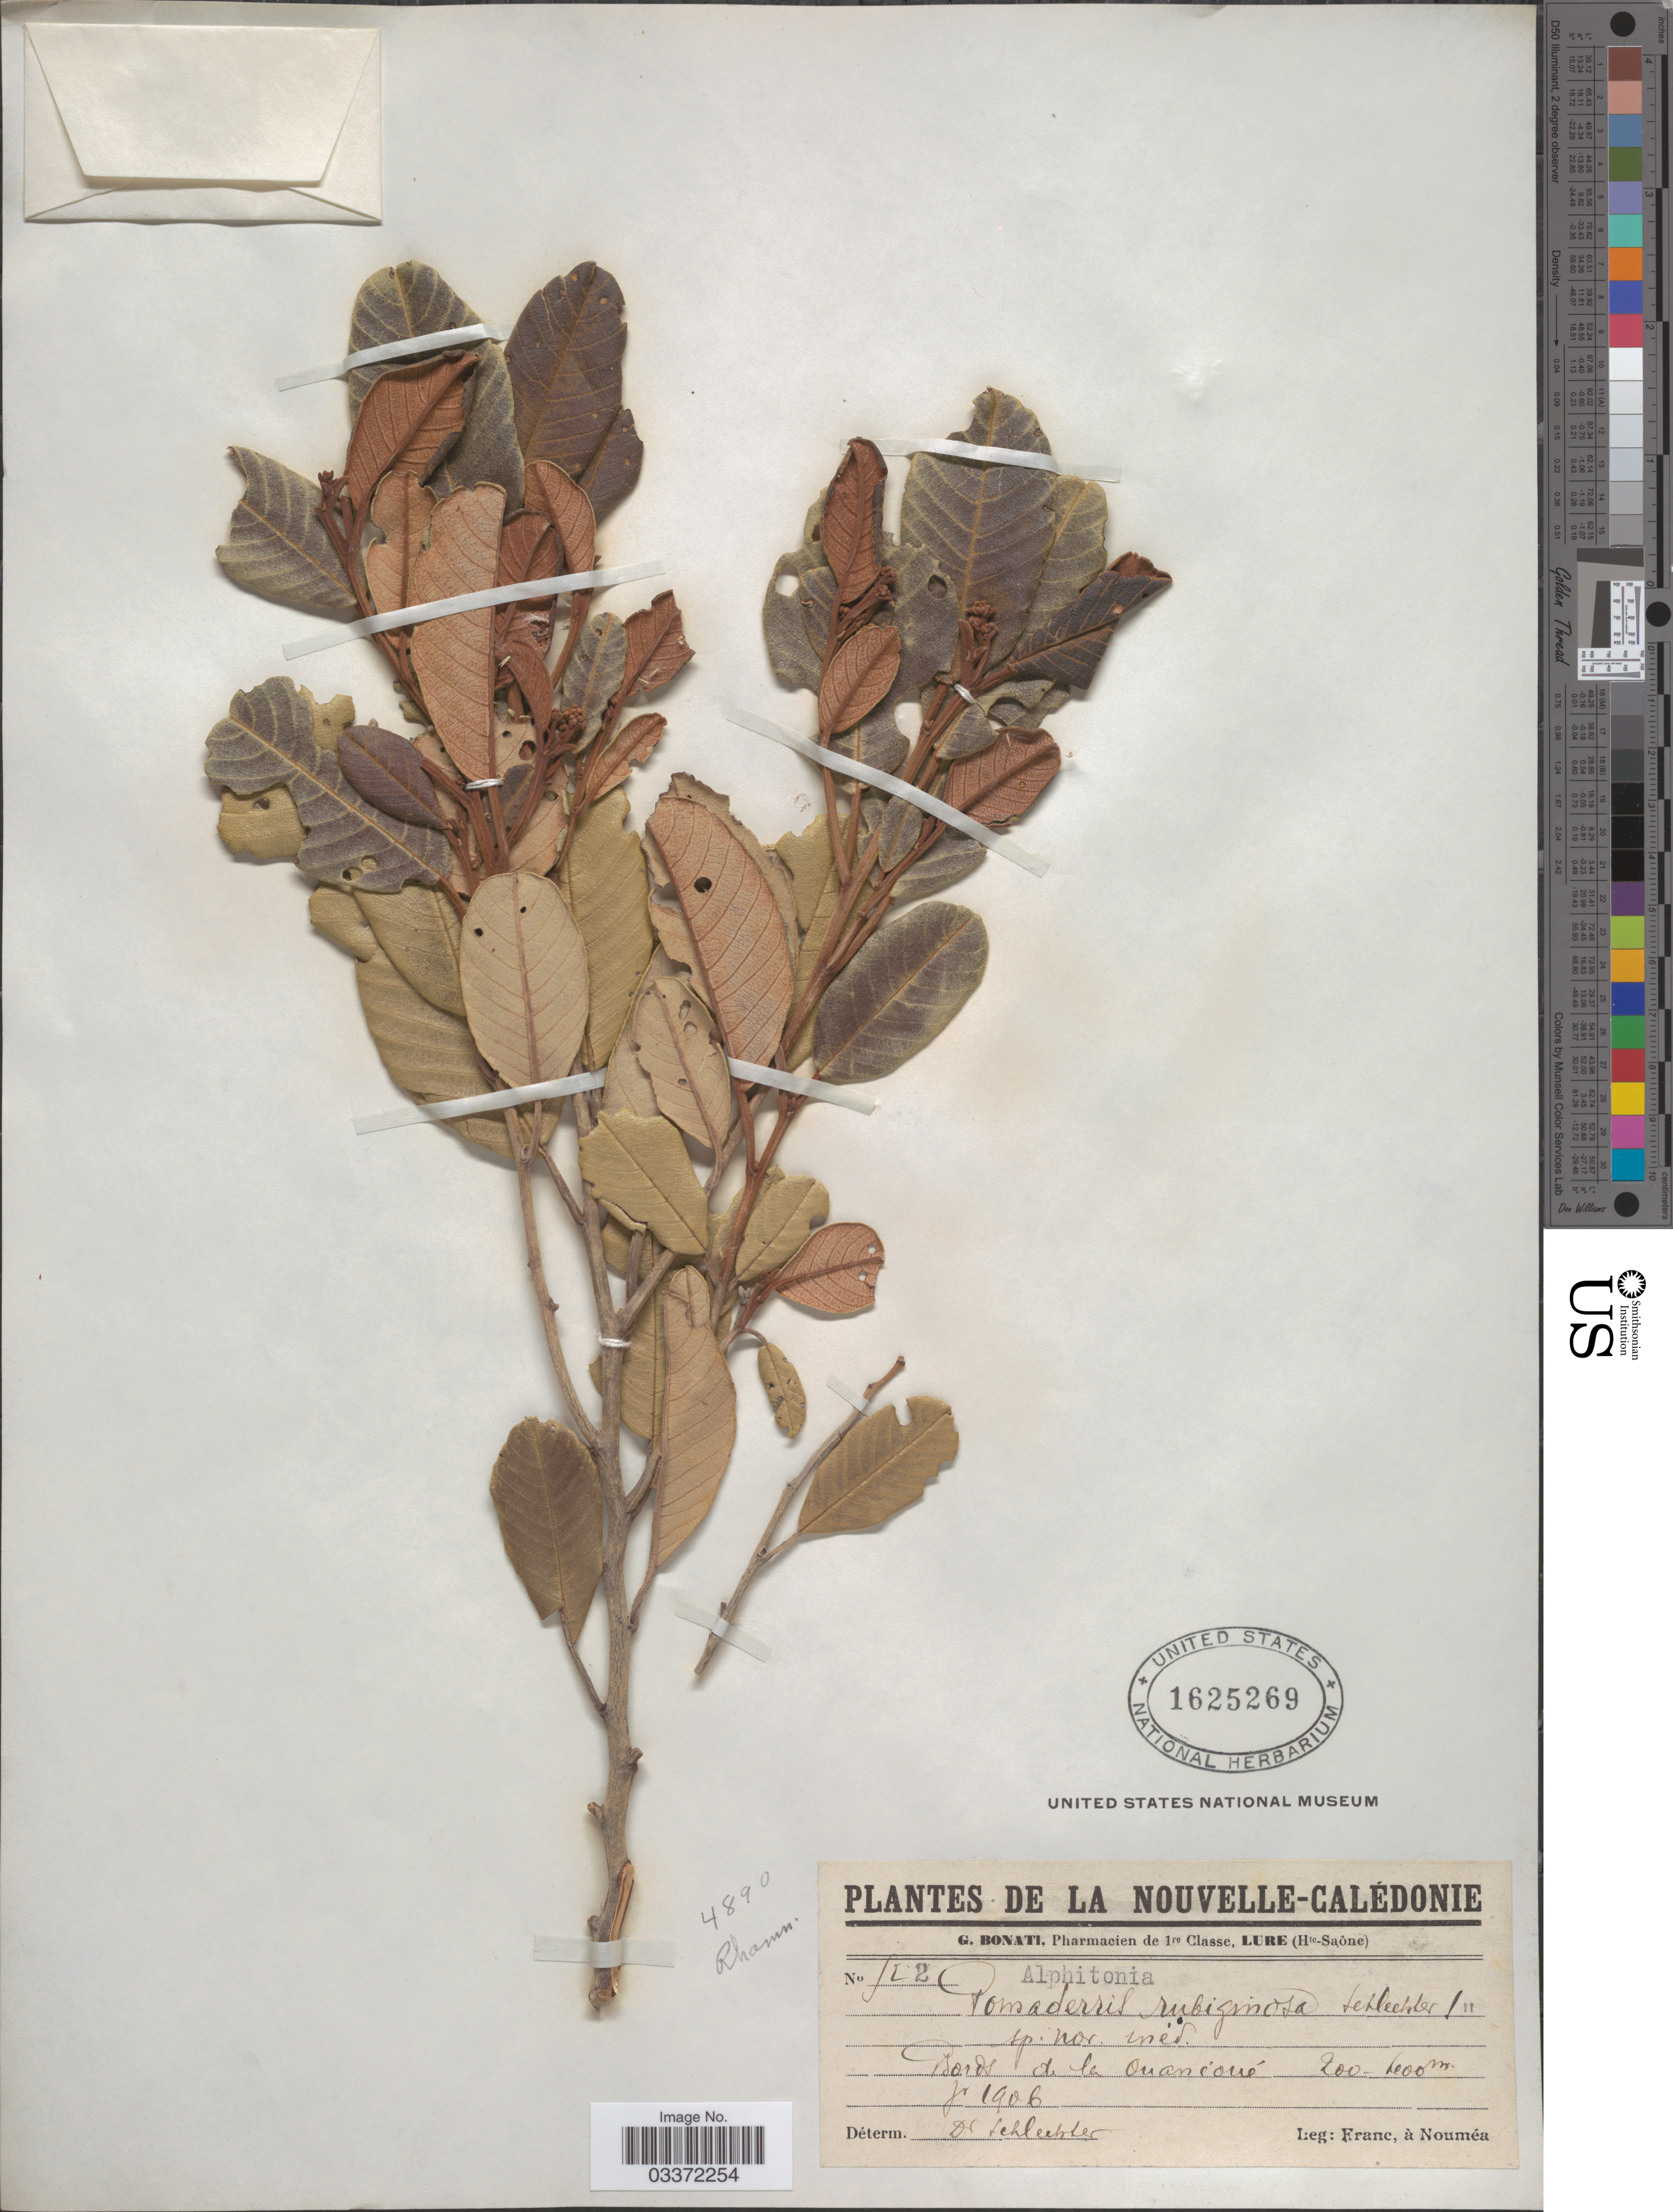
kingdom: Plantae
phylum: Tracheophyta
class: Magnoliopsida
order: Rosales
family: Rhamnaceae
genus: Pomaderris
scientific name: Pomaderris rubiginosa sp. nov., ined.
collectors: Franc & Nouméa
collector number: S22*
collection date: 1906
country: New Caledonia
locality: Bords de la Ouancoué.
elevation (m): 200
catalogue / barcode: US 1625269